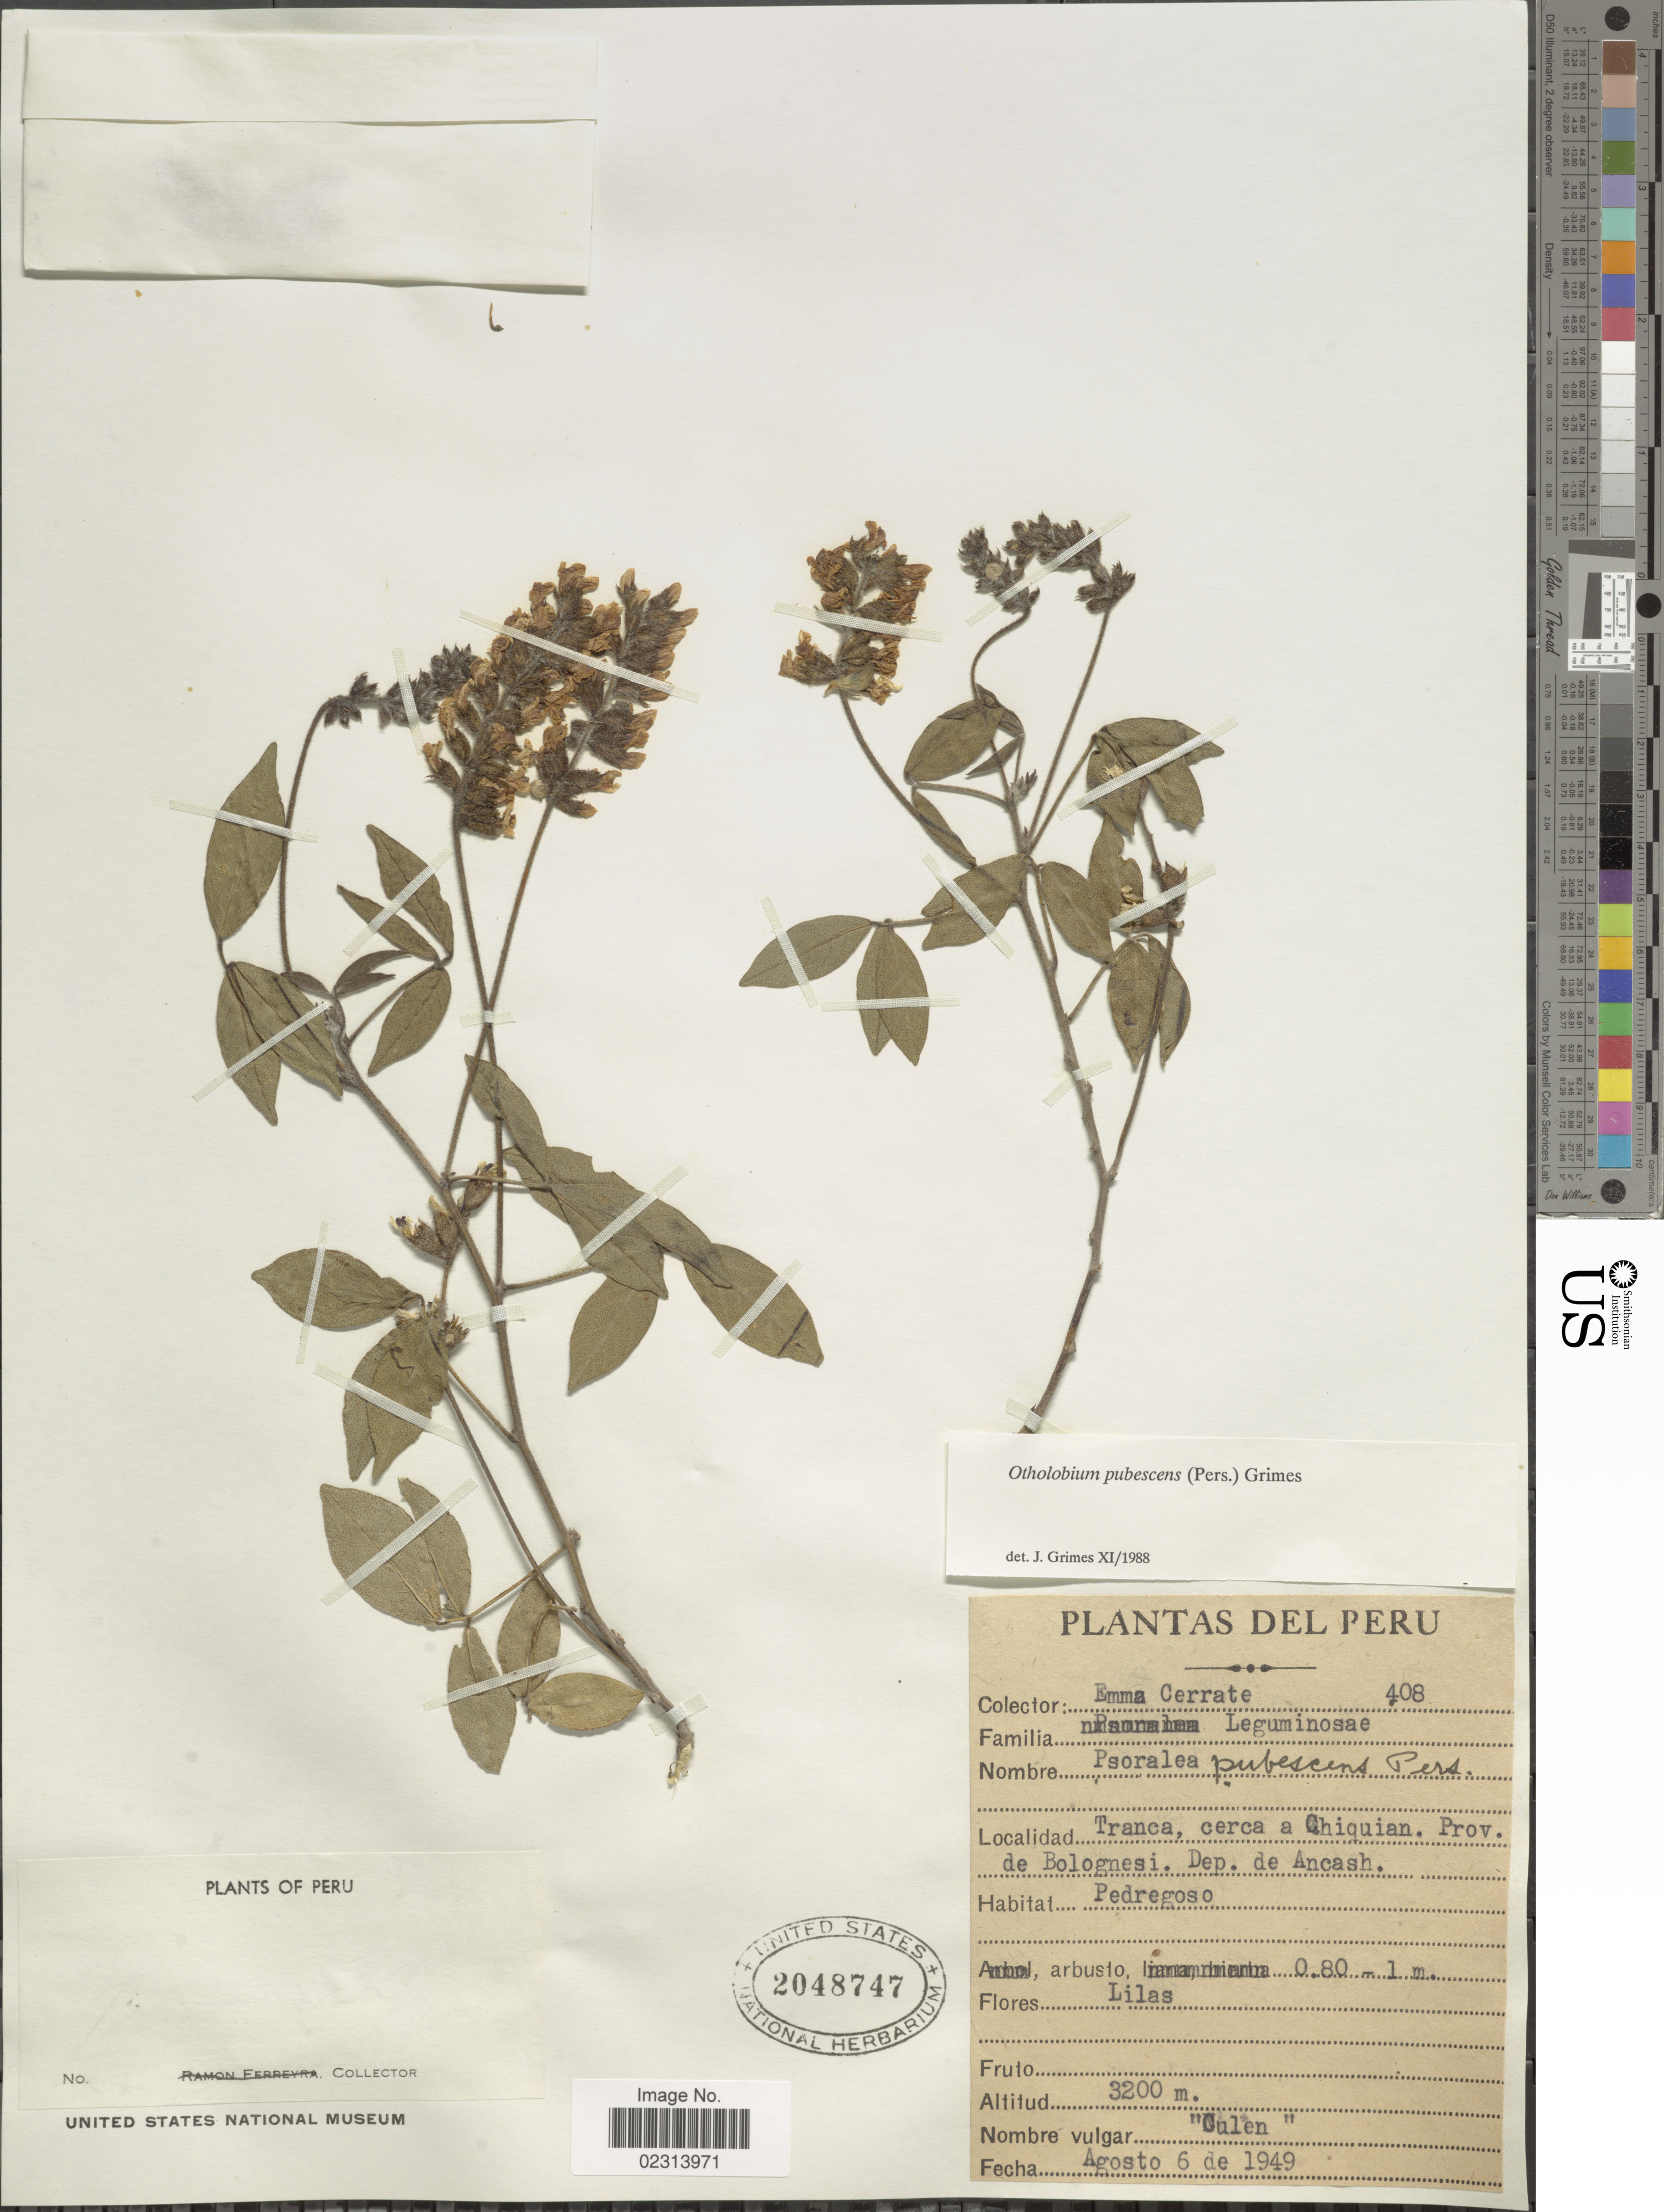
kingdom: Plantae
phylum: Tracheophyta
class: Magnoliopsida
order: Fabales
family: Fabaceae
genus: Otholobium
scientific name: Otholobium pubescens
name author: (Poir.) J.W. Grimes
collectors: R. A. Ferreyra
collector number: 408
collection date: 1949-08-06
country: Peru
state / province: Ancash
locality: Tranca, cerca a Chiquian, Prov. de Bolognesi, Dep. de Ancash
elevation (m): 3200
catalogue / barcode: US 2048747